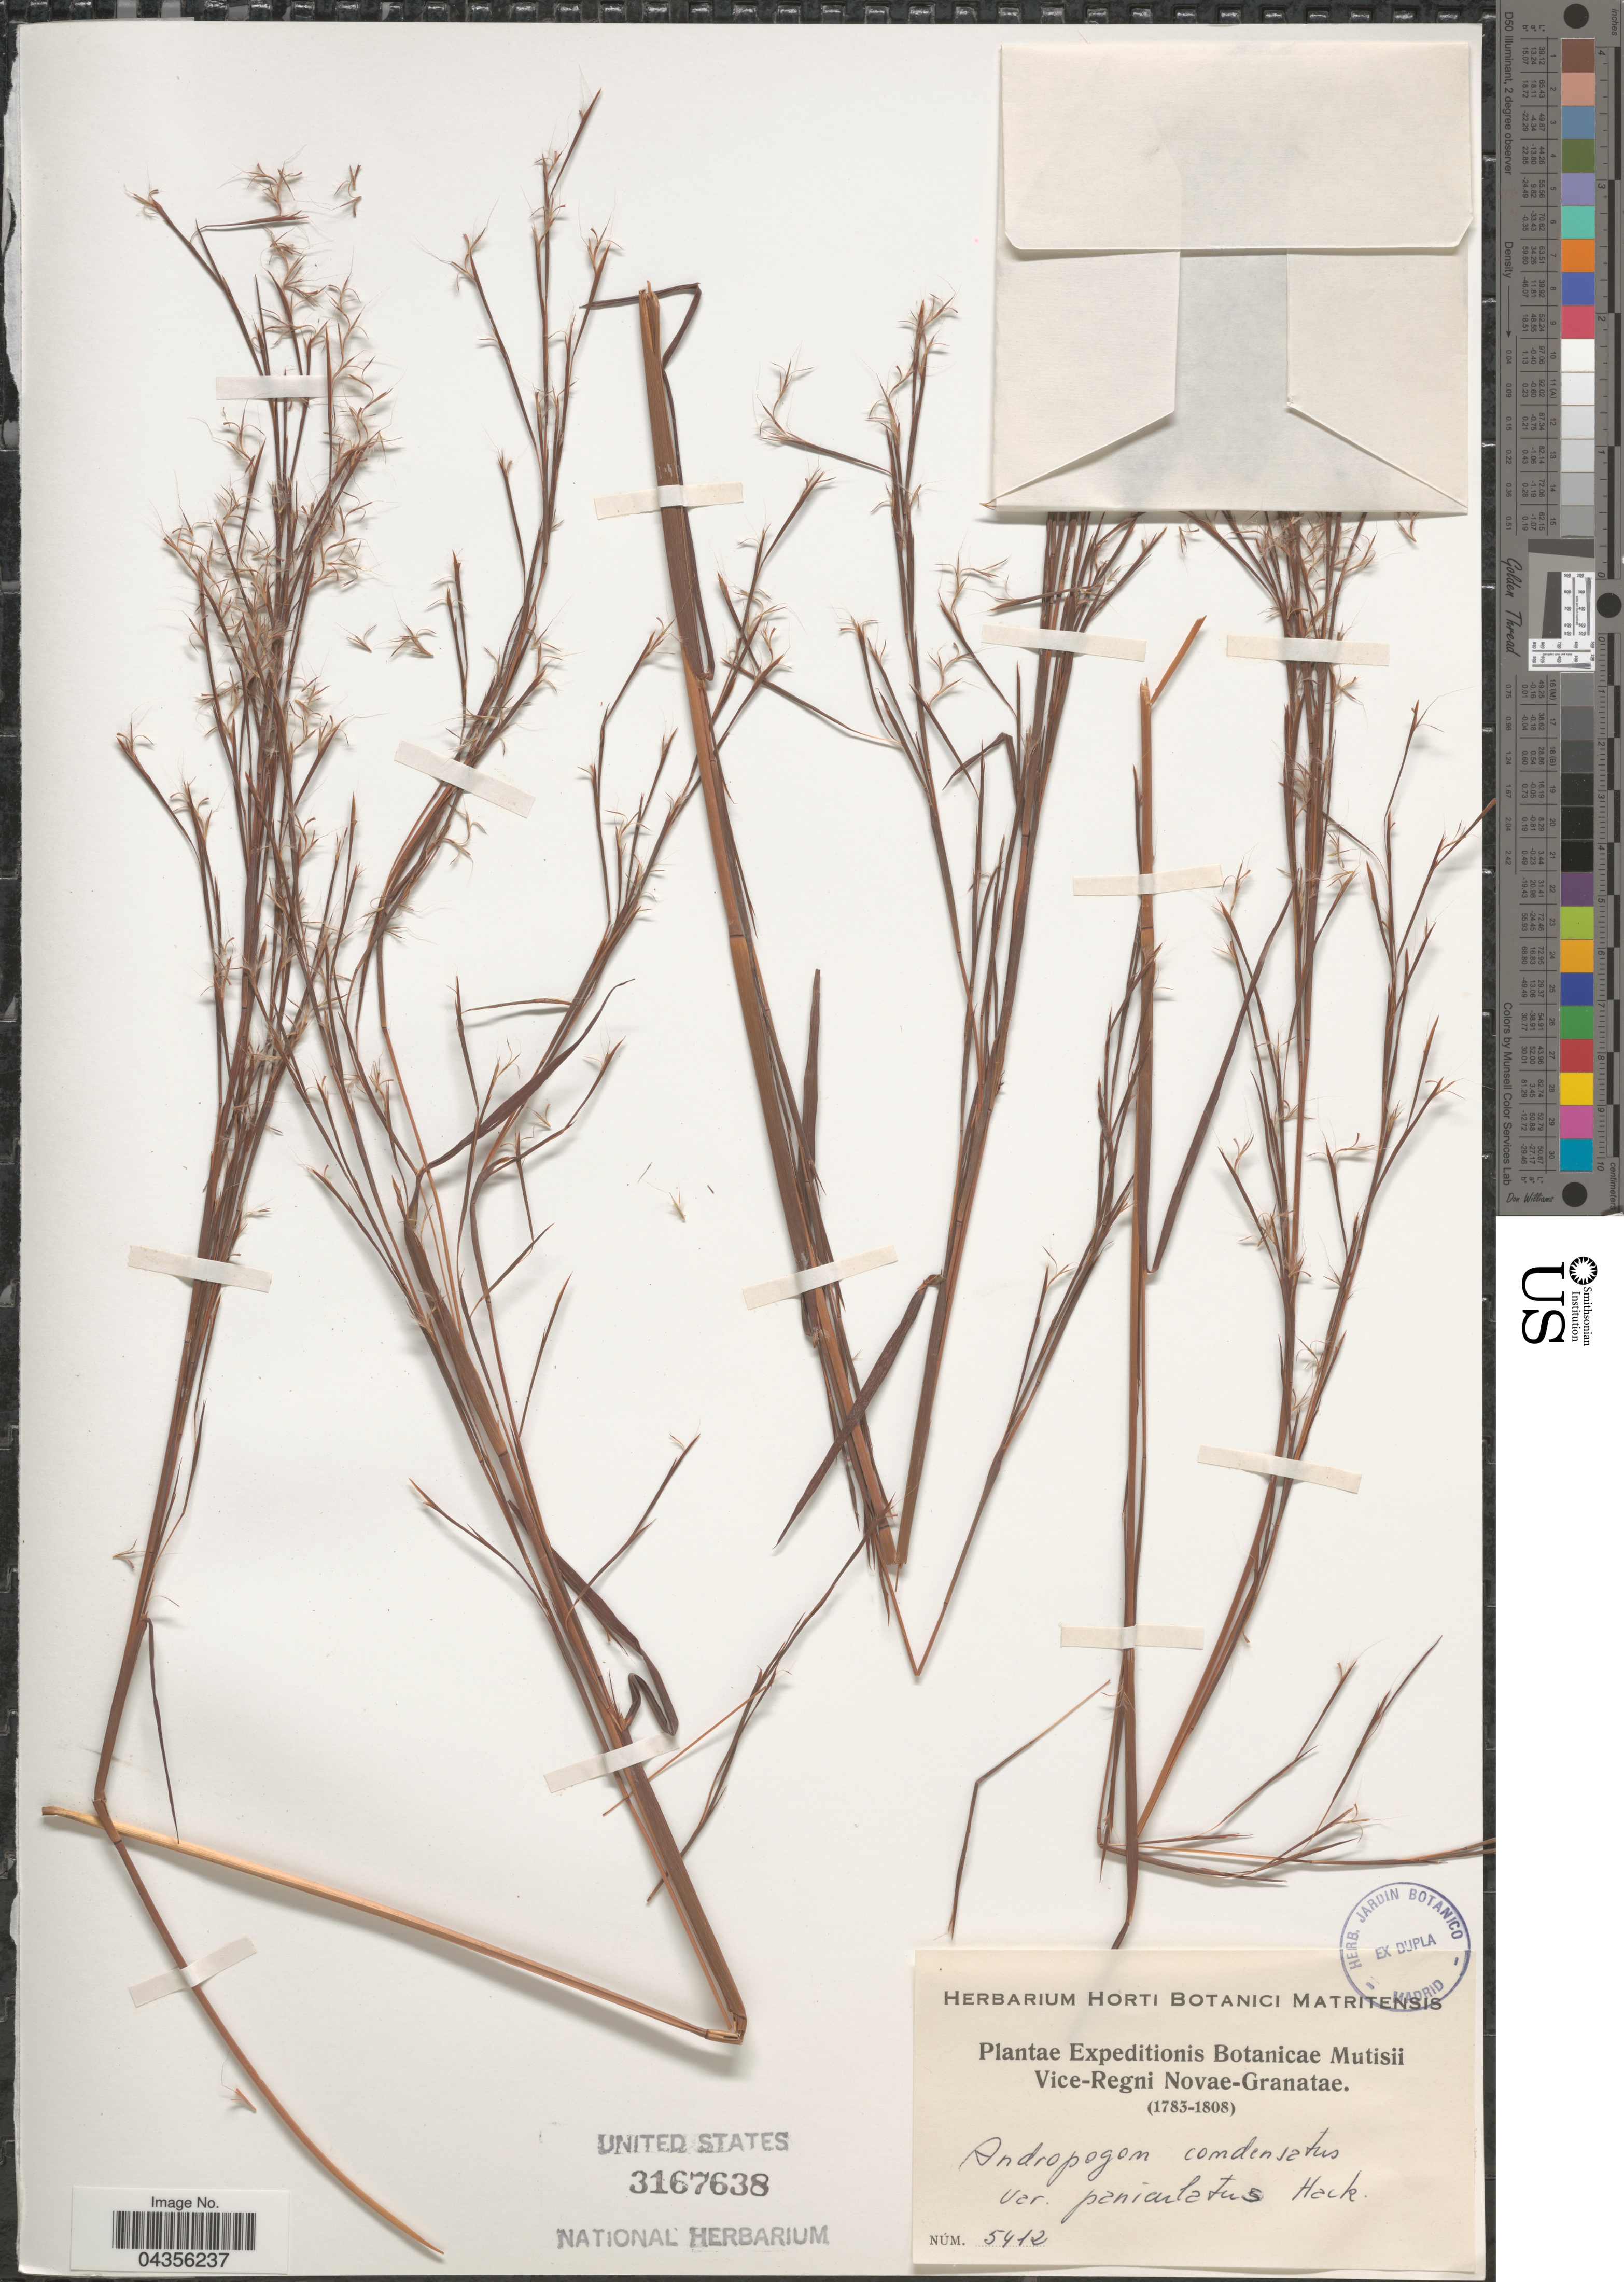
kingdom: Plantae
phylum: Tracheophyta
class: Liliopsida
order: Poales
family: Poaceae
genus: Schizachyrium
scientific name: Schizachyrium condensatum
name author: (Kunth) Nees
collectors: Expeditions Botanicae Mutisii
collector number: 5412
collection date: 1783/1808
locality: Vice-Regni Novae-Granatae.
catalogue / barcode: US 3167638